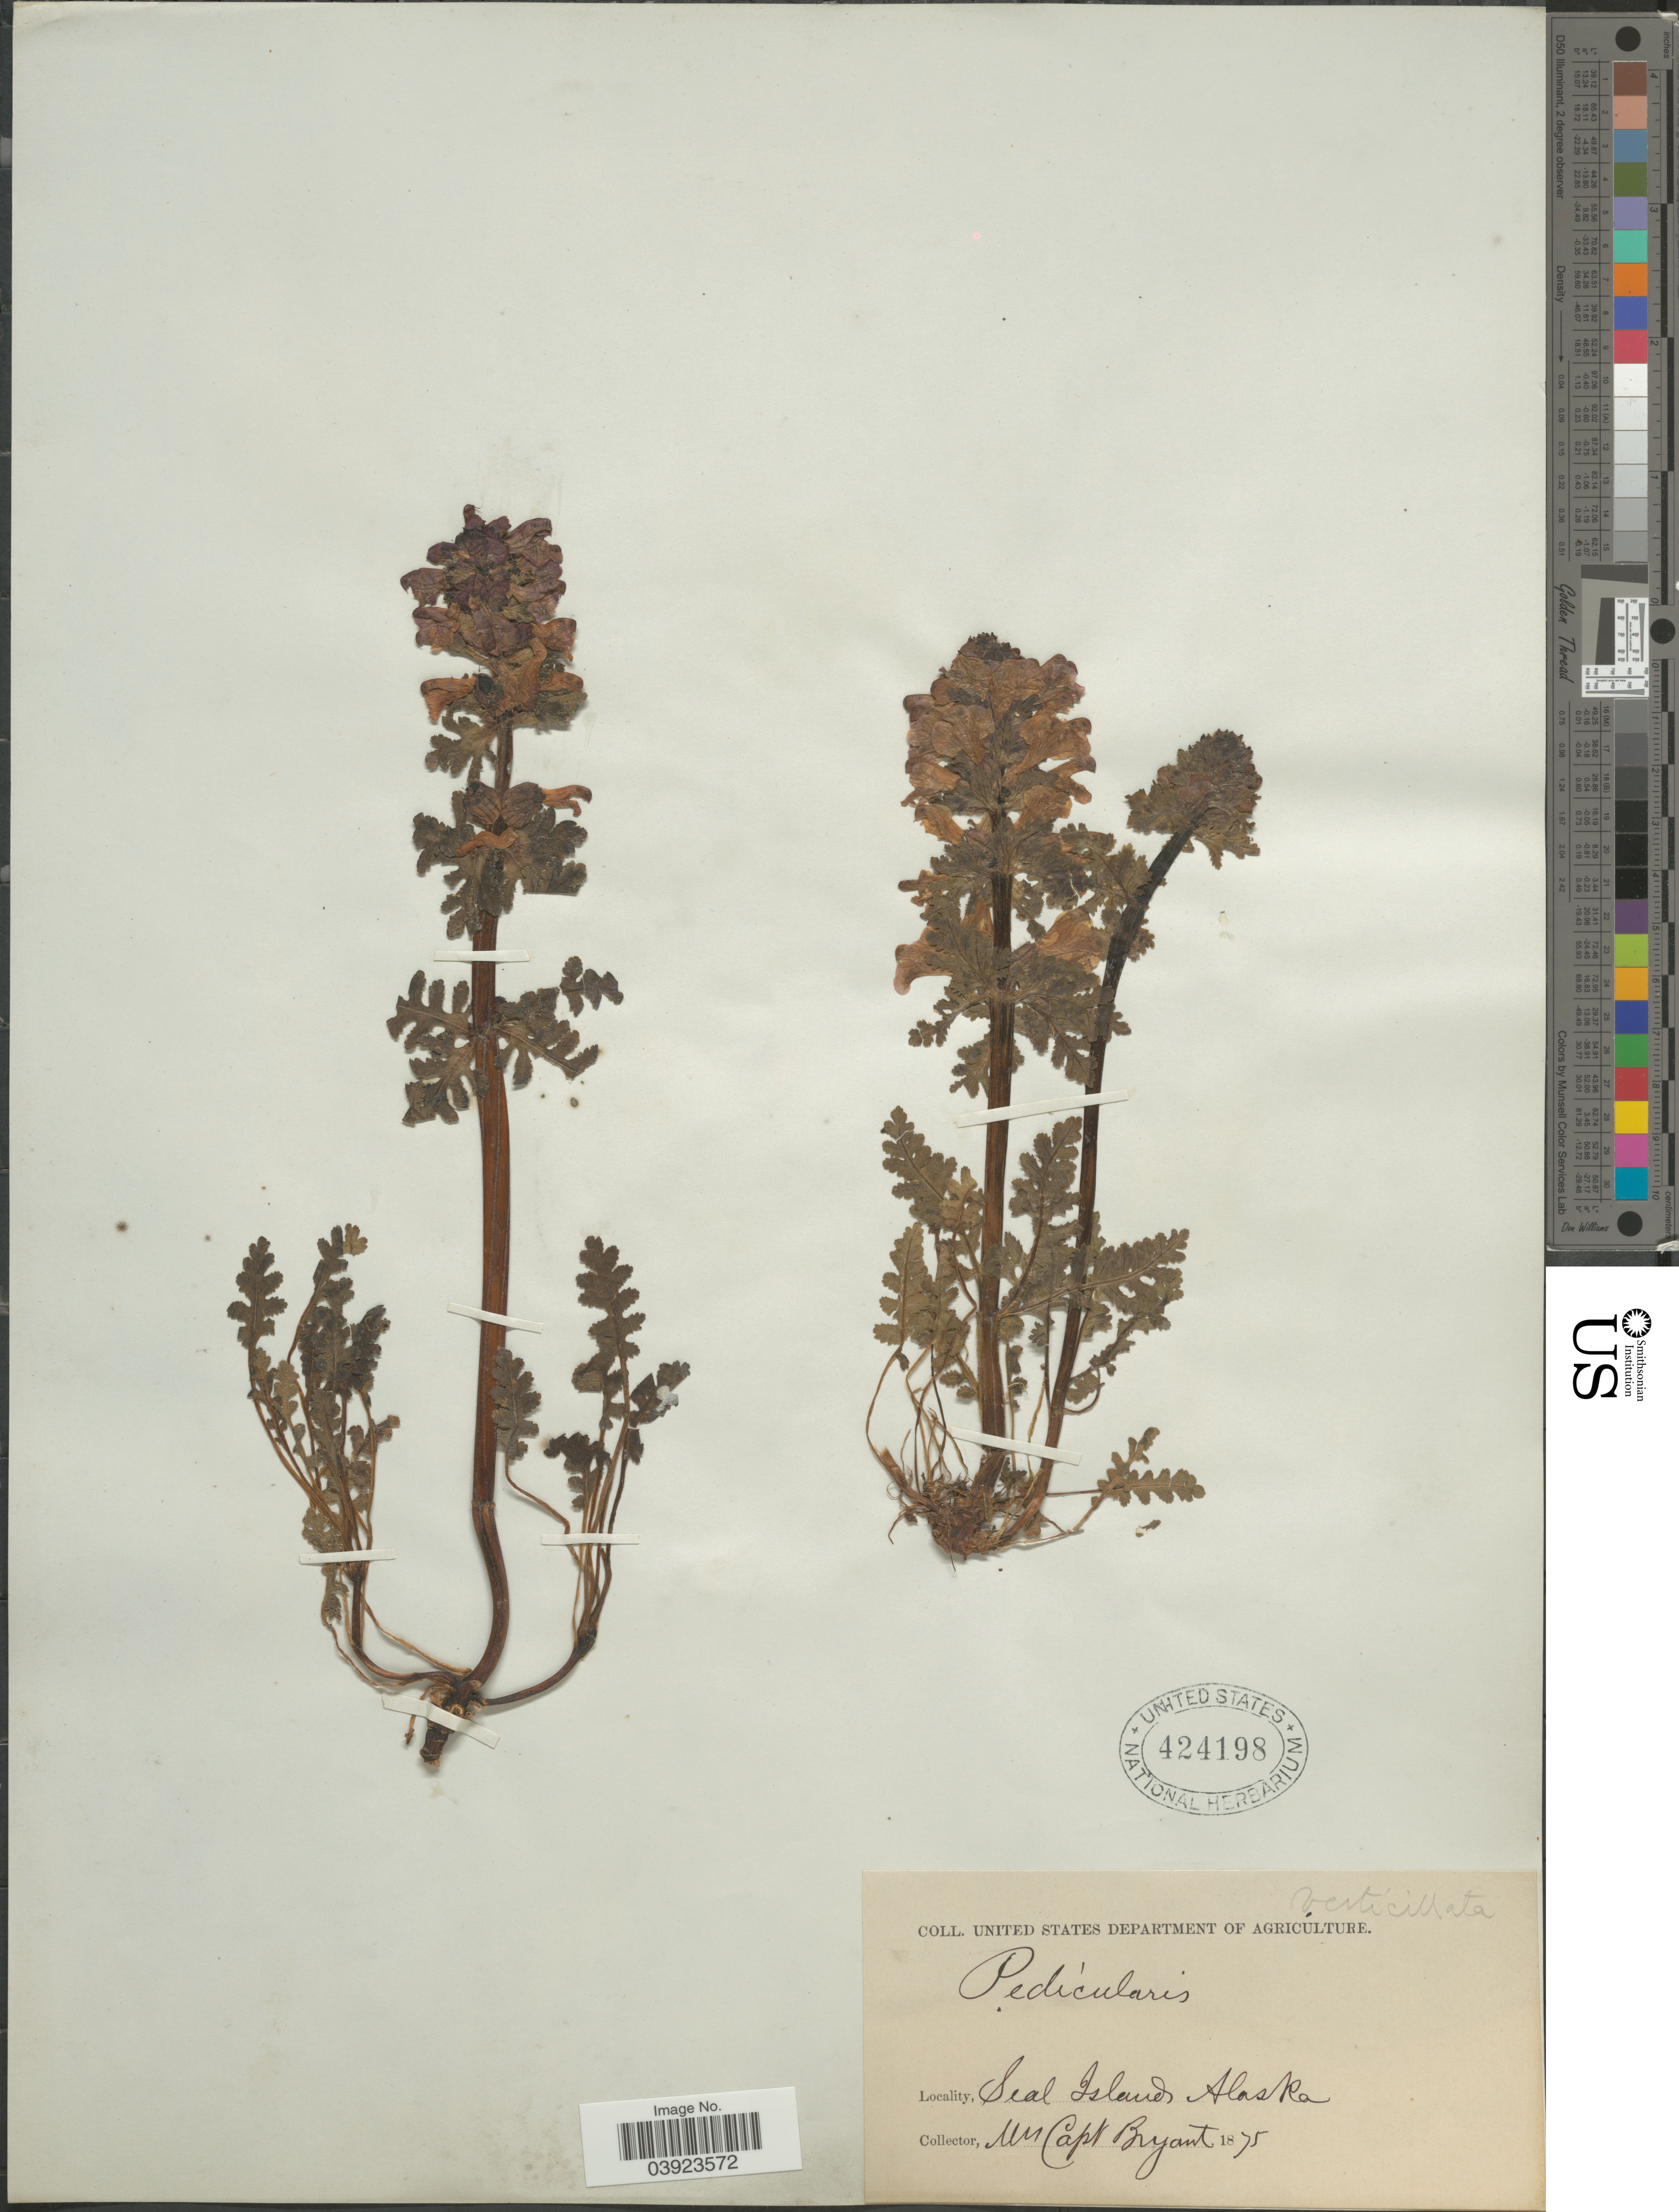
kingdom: Plantae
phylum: Tracheophyta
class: Magnoliopsida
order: Lamiales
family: Orobanchaceae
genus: Pedicularis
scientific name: Pedicularis verticillata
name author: L.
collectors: C. Bryant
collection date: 1875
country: United States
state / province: Alaska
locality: Seal Island.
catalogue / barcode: US 424198